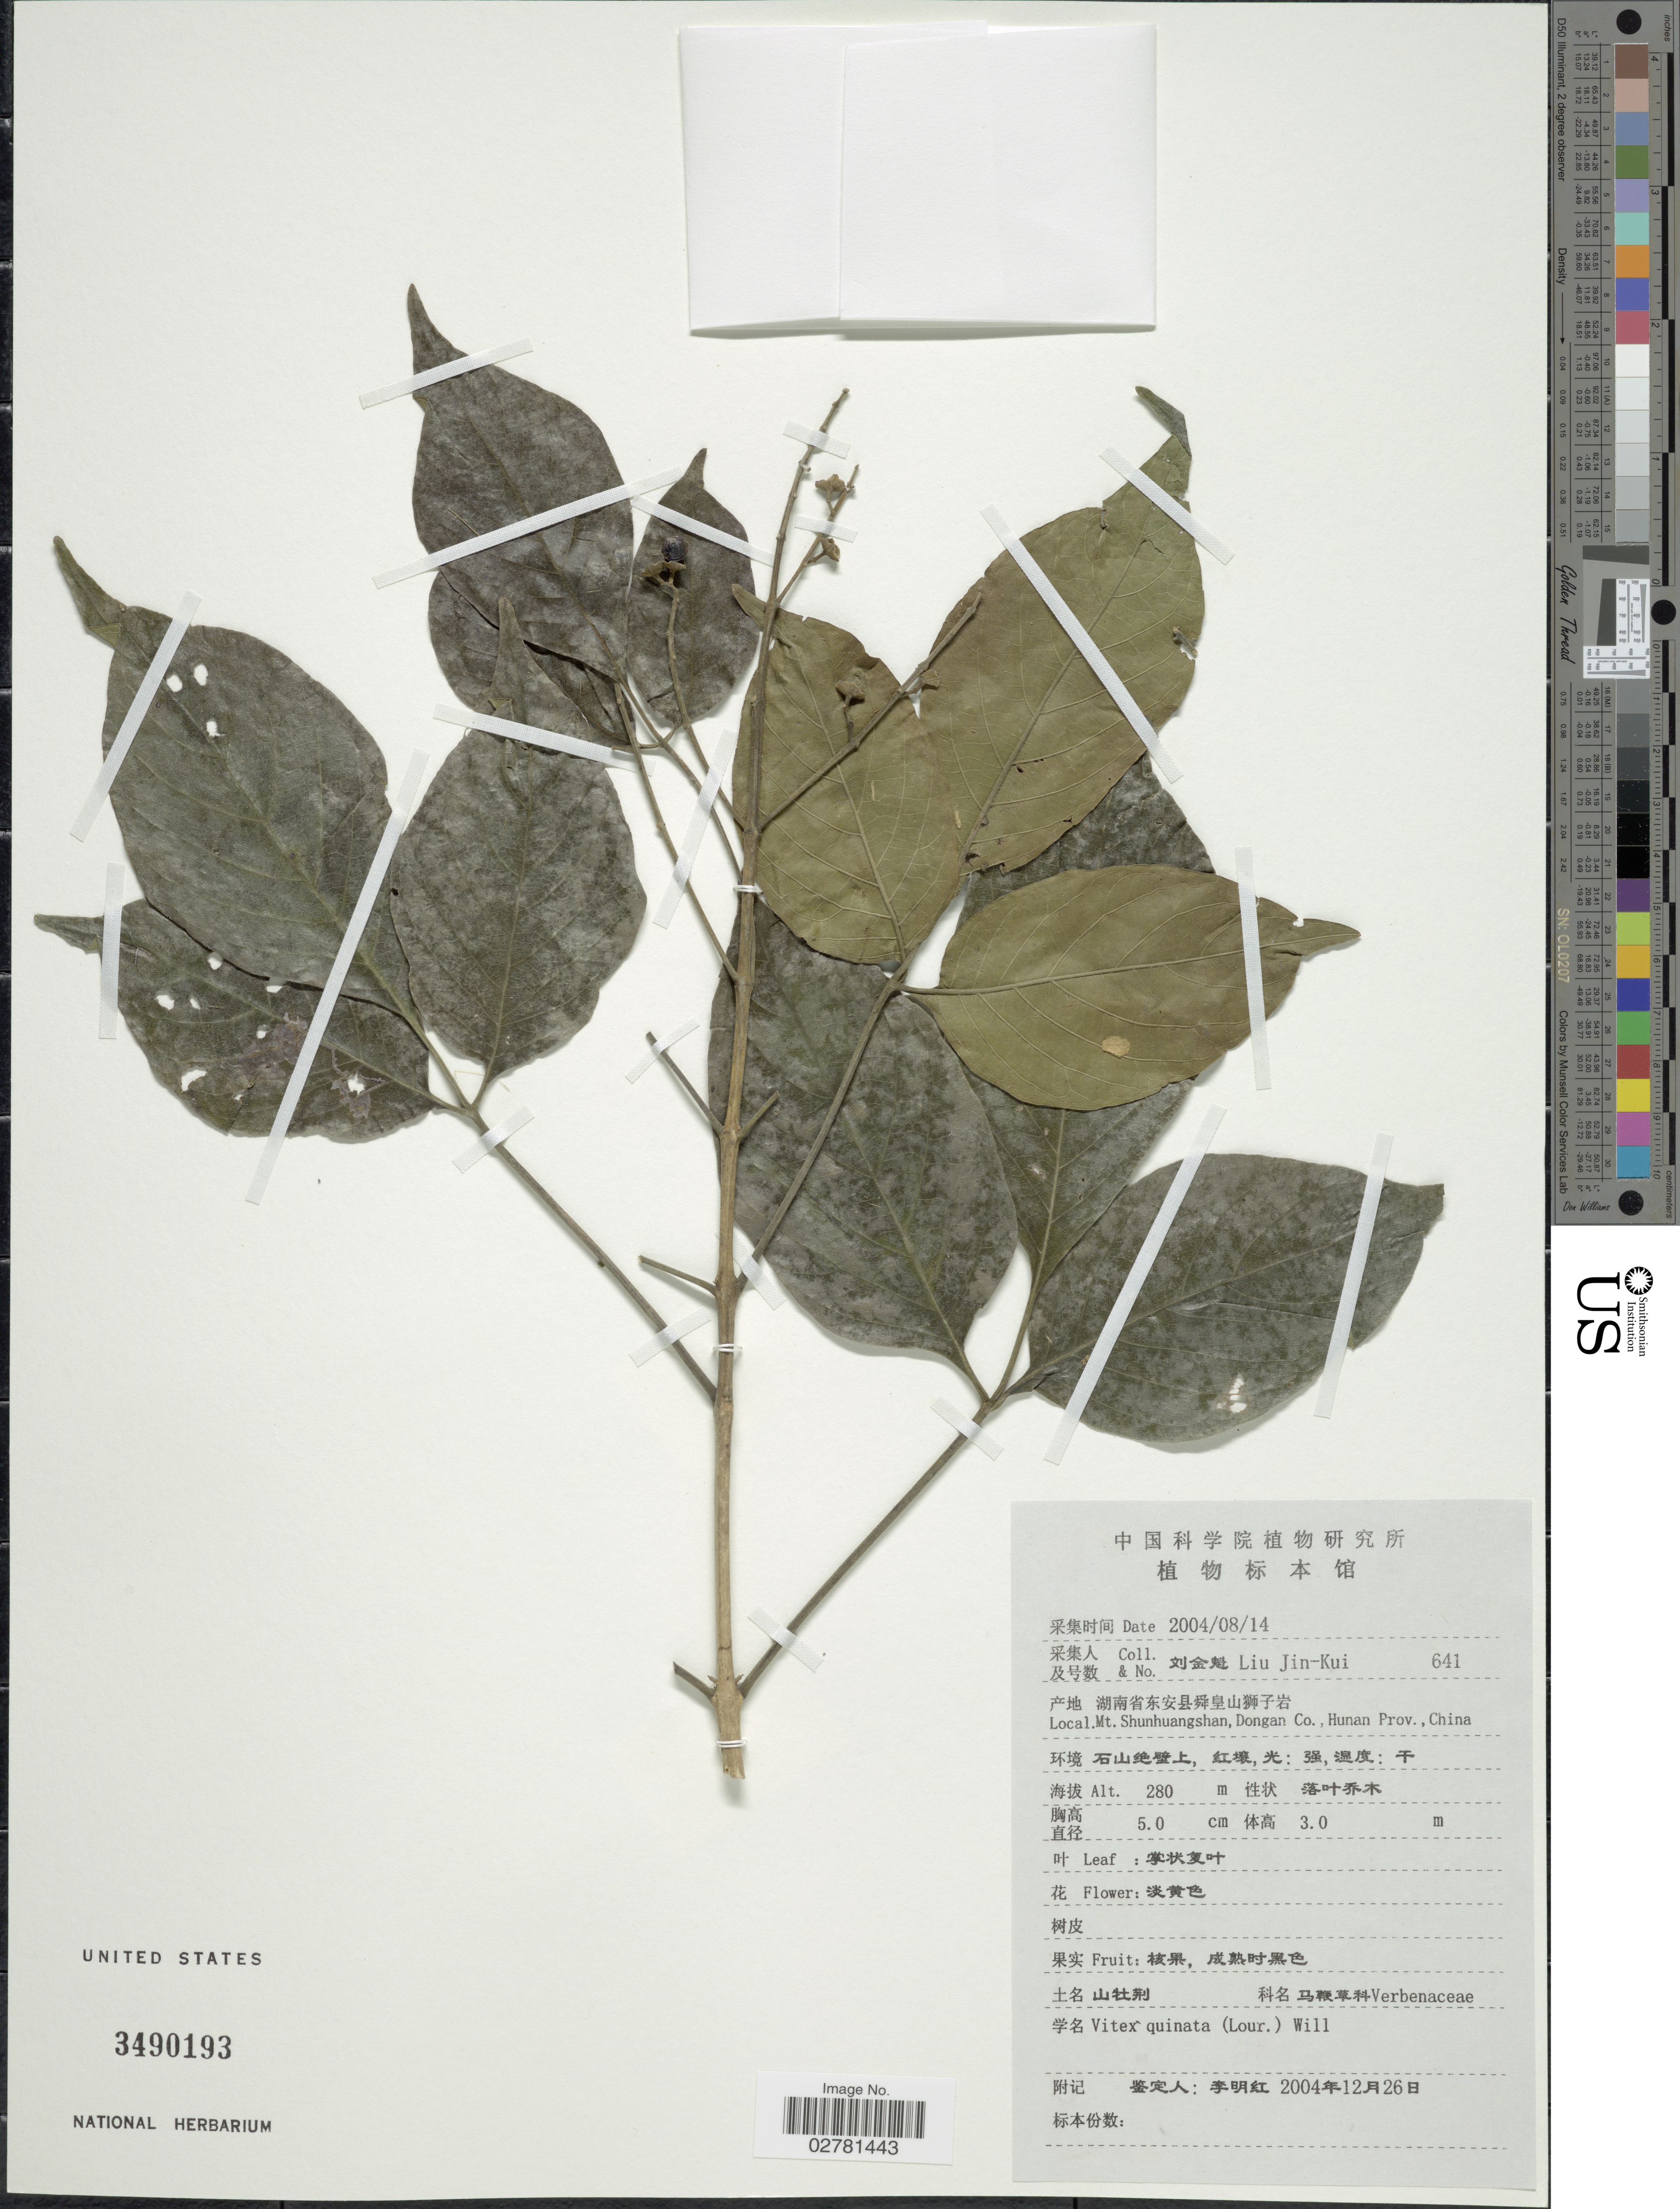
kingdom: Plantae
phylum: Tracheophyta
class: Magnoliopsida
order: Lamiales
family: Lamiaceae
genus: Vitex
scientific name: Vitex quinata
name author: (Lour.) F.N. Williams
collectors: Liu Jin-Kui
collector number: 641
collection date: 2004-08-14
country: China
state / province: Hunan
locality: Mt. Shunhuangshan, Dongan Co.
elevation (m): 280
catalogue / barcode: US 3490193